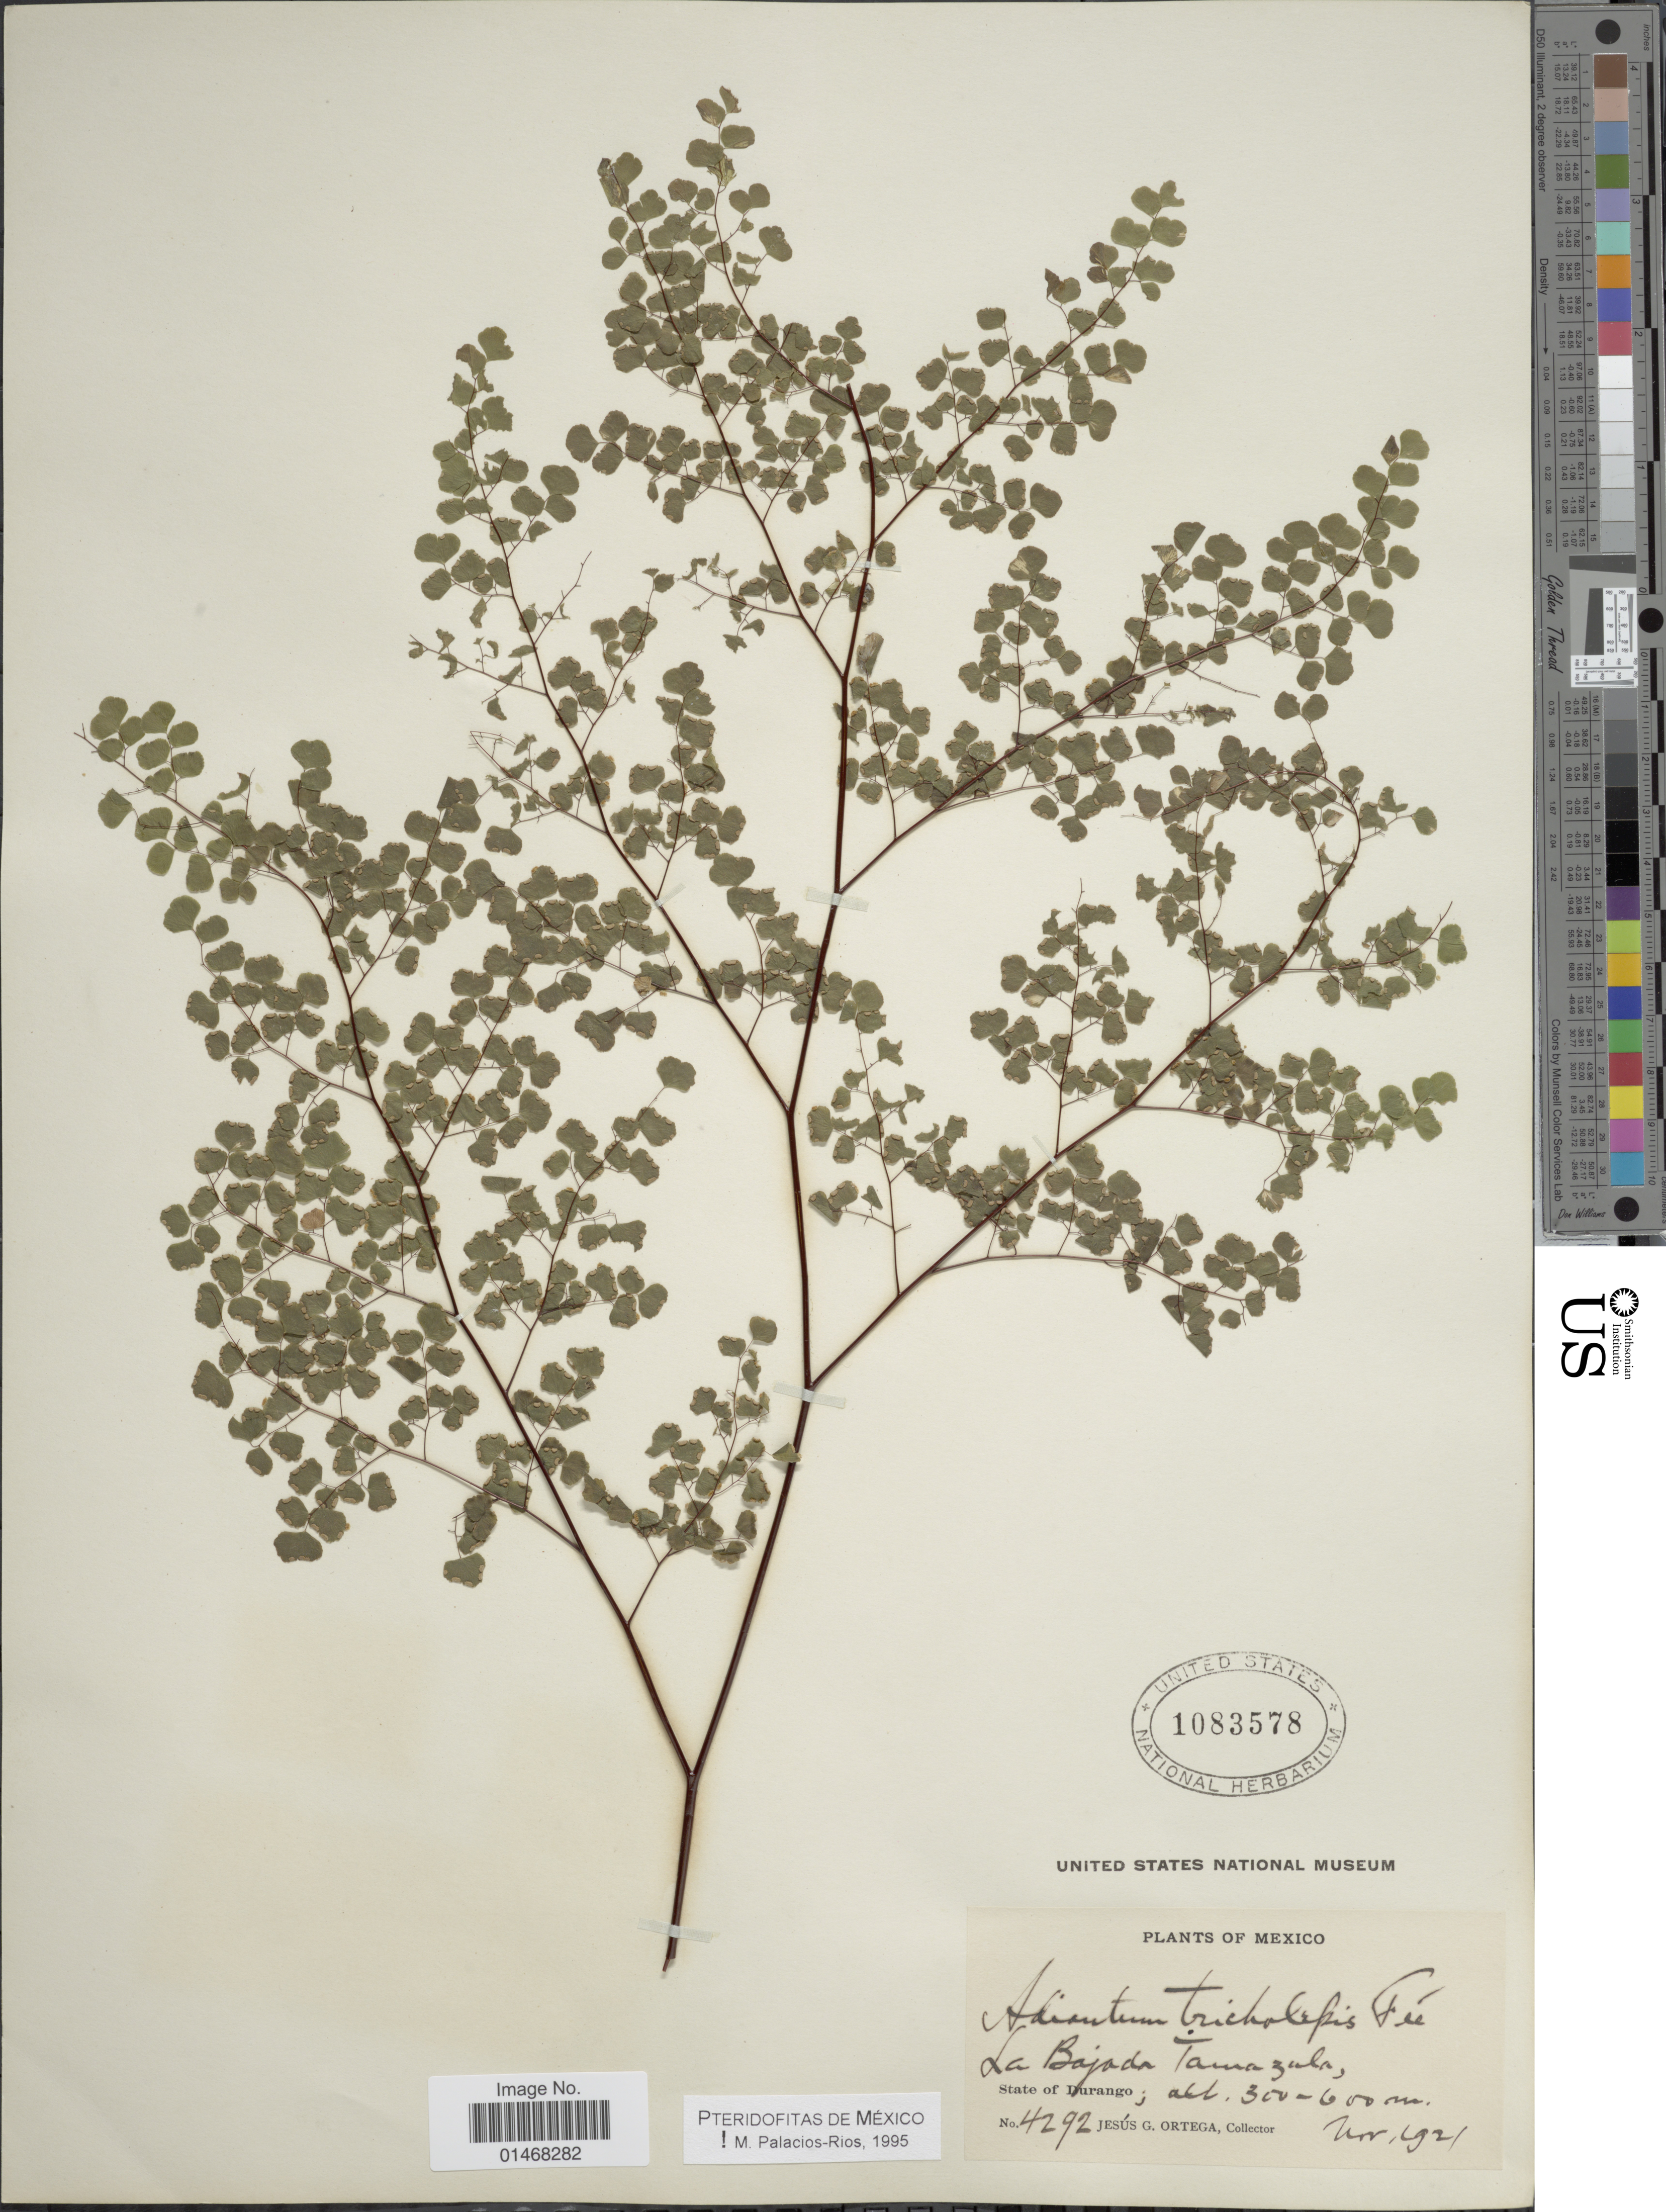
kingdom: Plantae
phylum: Tracheophyta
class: Polypodiopsida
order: Polypodiales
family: Pteridaceae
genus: Adiantum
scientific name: Adiantum tricholepis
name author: Fée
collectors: J. Ortega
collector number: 4292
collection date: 1921-11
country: Mexico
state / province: Durango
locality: La Bajoda Tamazula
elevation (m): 300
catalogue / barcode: US 1083578